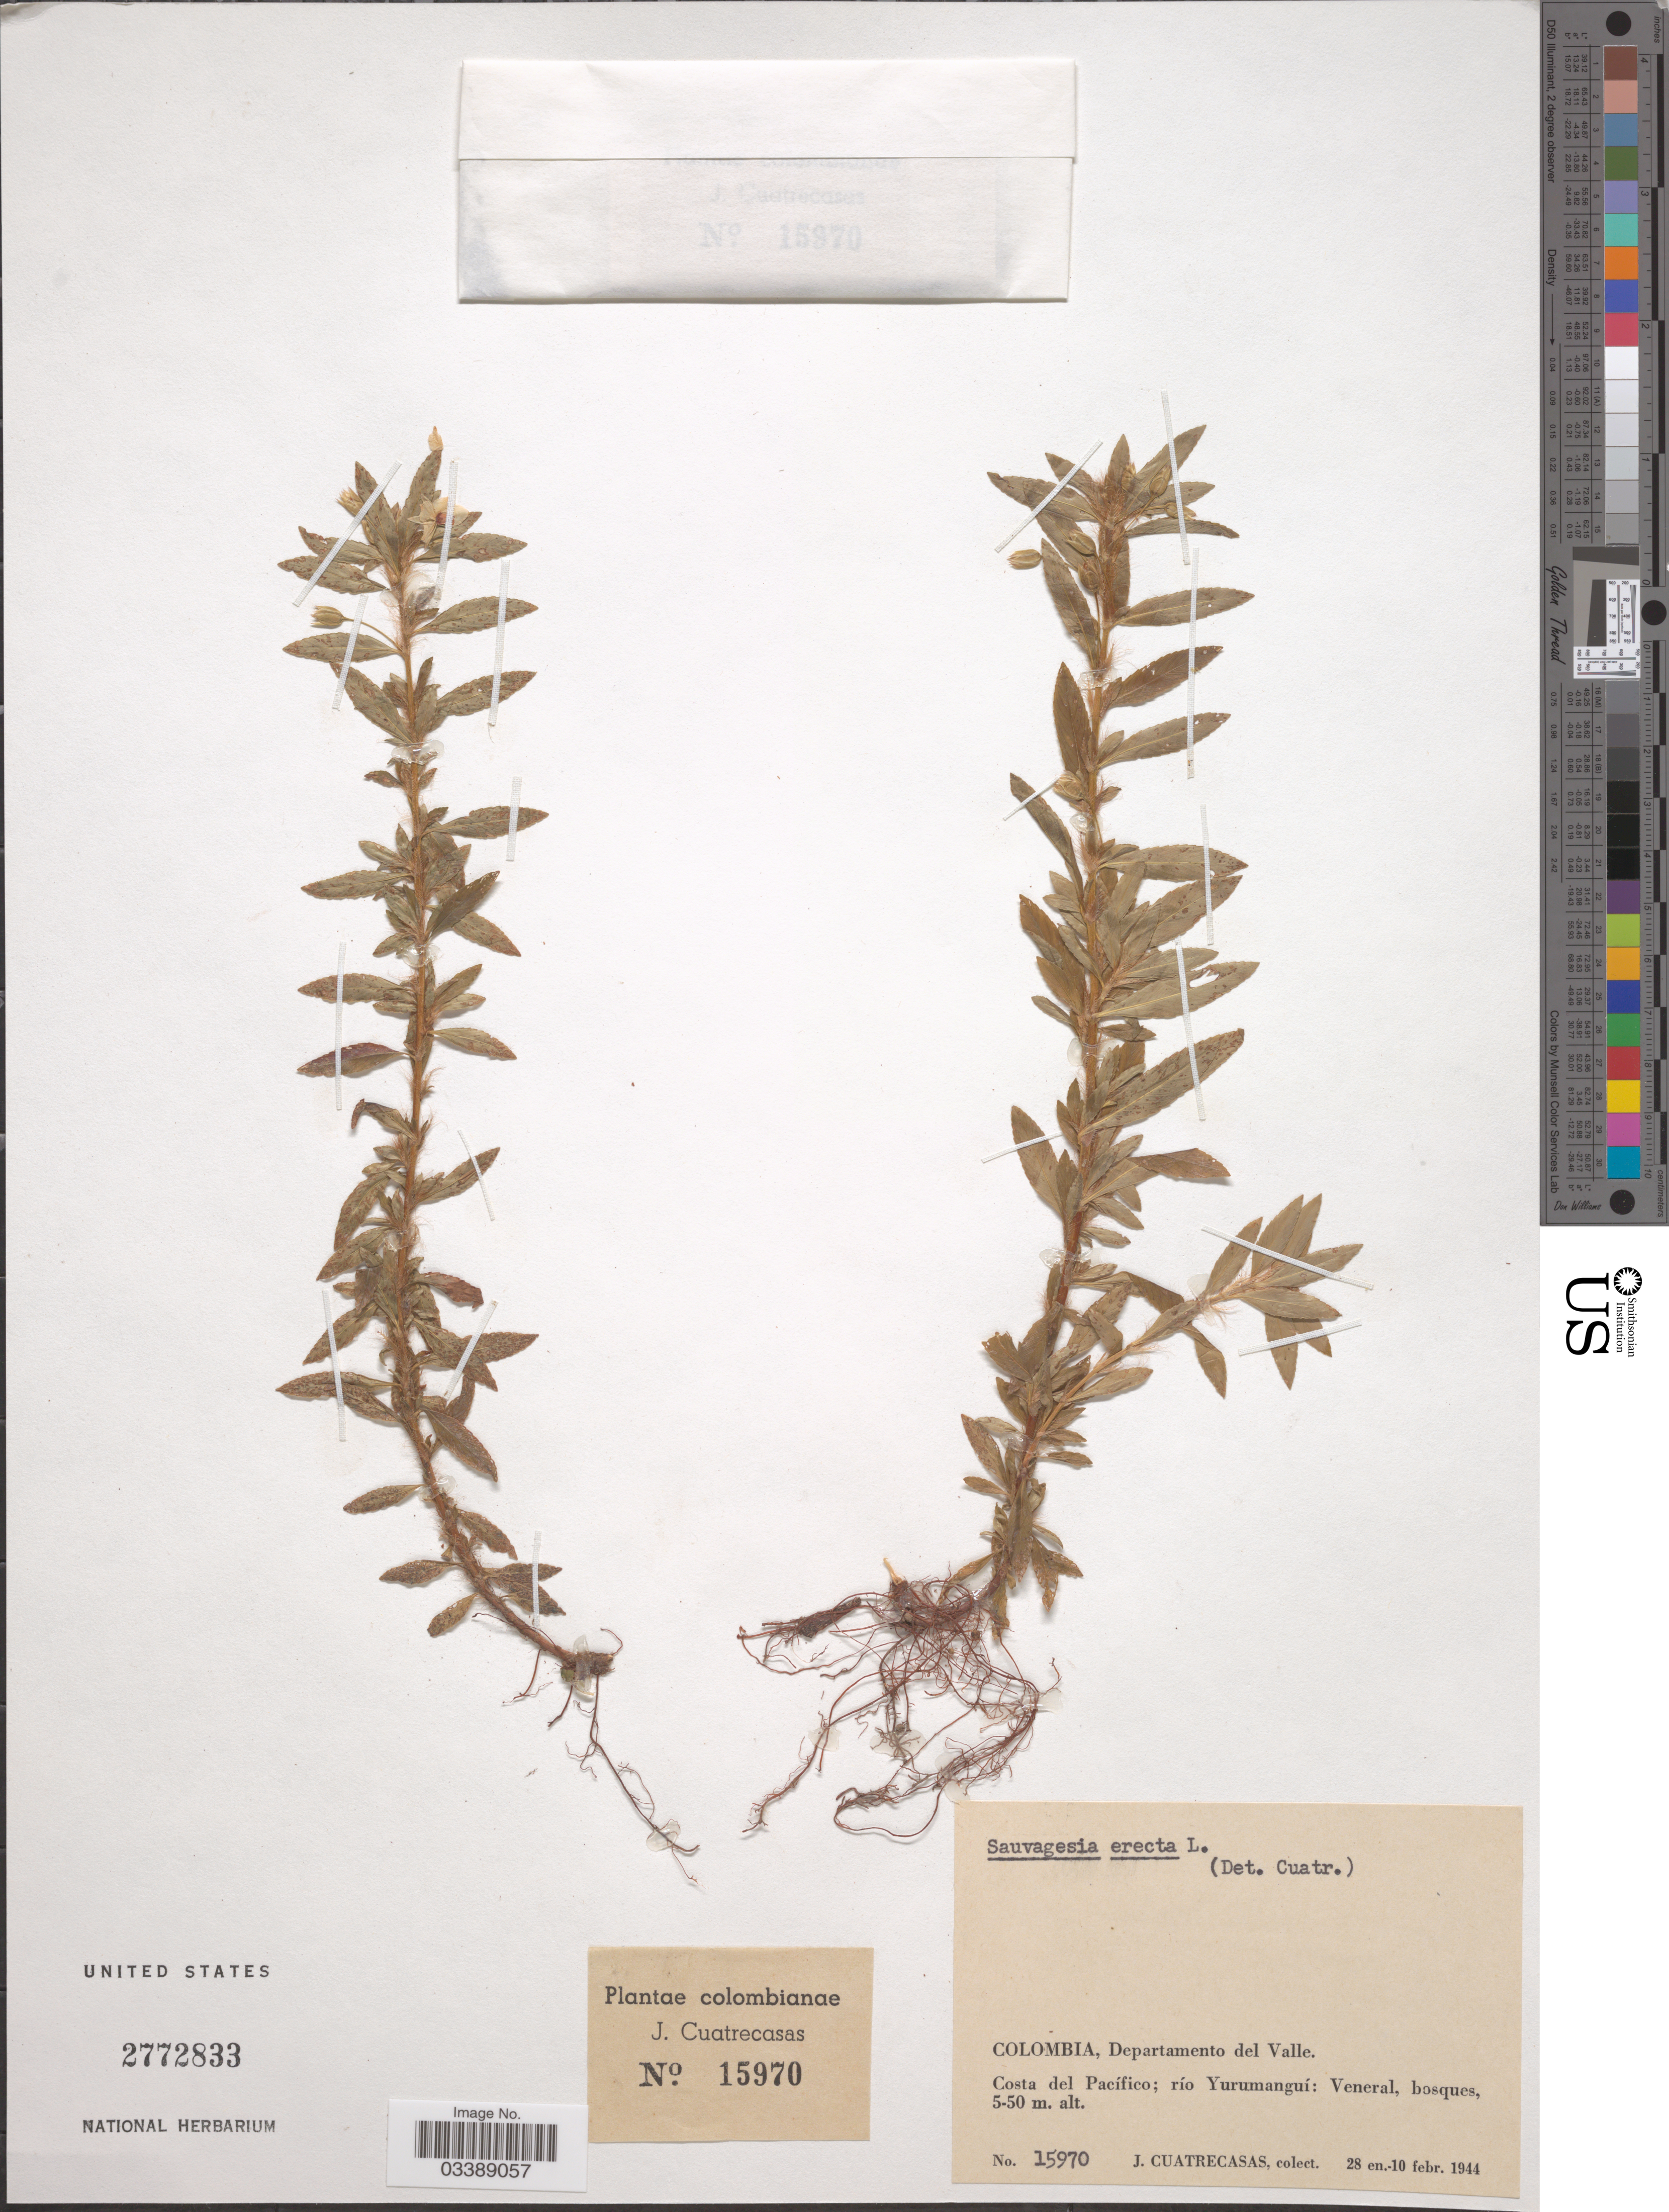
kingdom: Plantae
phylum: Tracheophyta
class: Magnoliopsida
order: Malpighiales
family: Ochnaceae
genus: Sauvagesia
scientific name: Sauvagesia erecta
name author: L.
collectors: J. Cuatrecasas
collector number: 15970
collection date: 1944-01-28/1944-02-10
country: Colombia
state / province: Valle del Cauca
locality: Departamento del Valle. Costa del Pacífico; río Yurumanguí: Veneral, bosques.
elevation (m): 5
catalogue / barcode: US 2772833